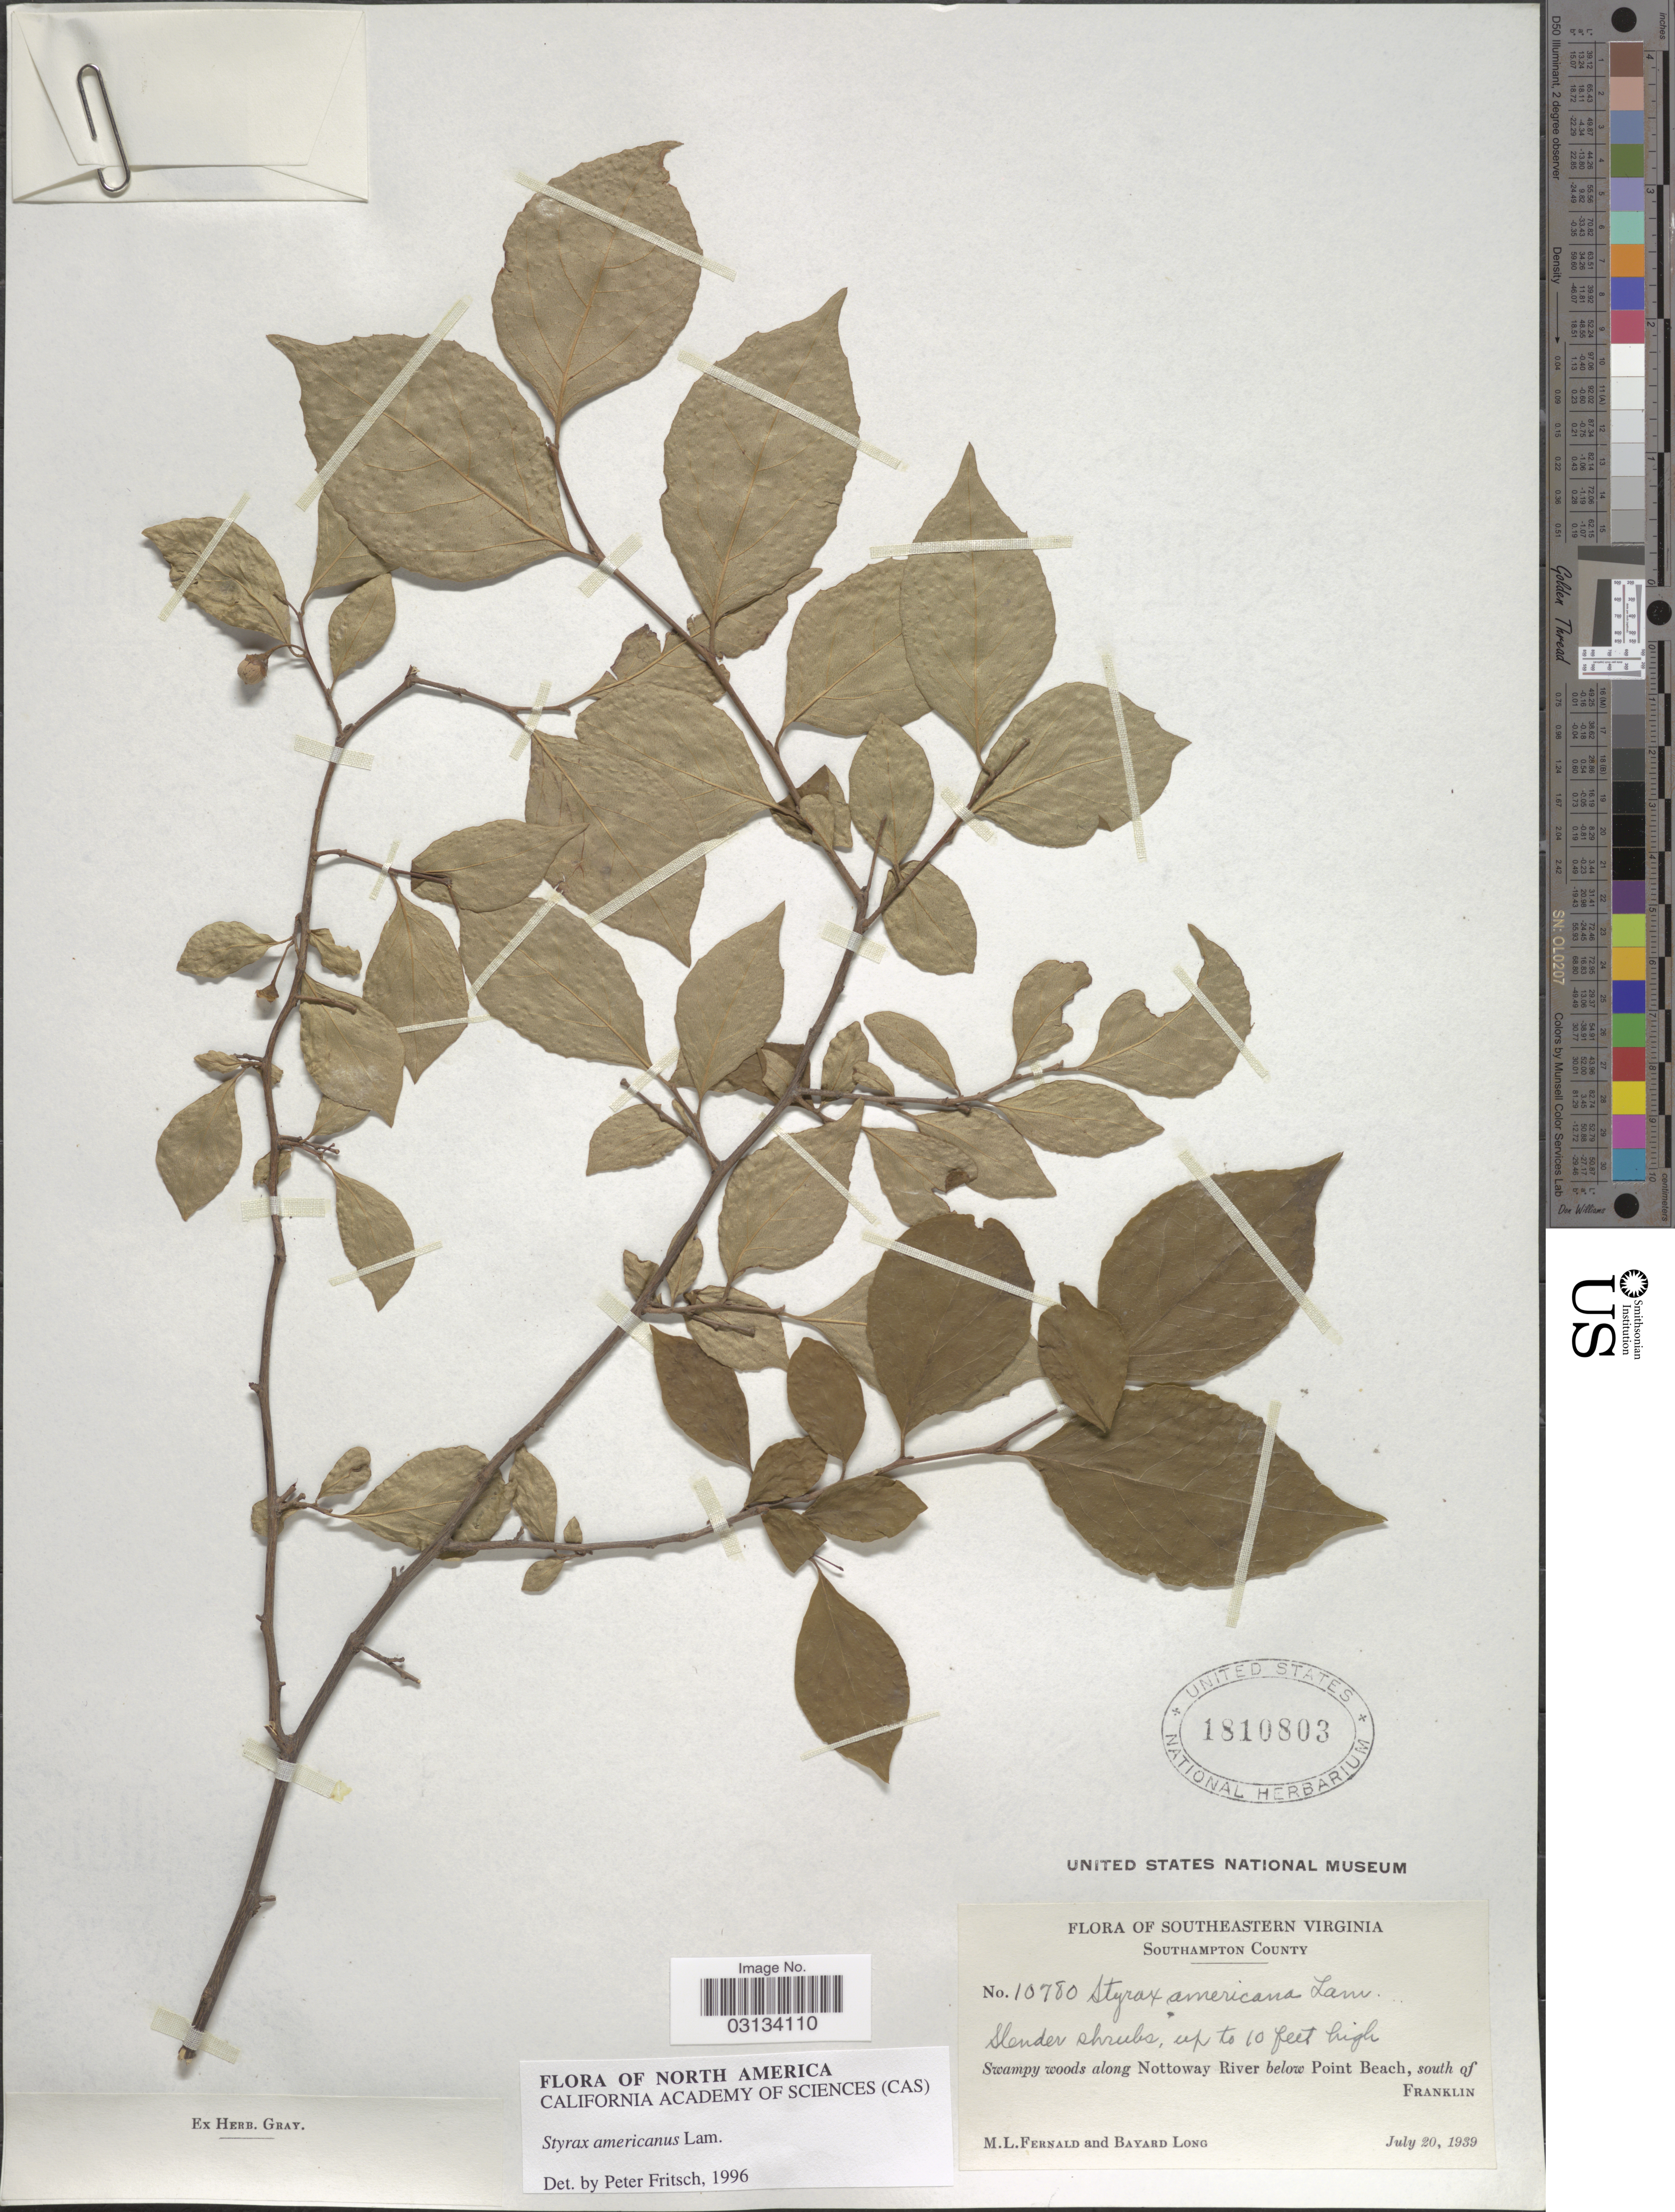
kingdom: Plantae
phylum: Tracheophyta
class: Magnoliopsida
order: Ericales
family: Styracaceae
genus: Styrax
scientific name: Styrax americanus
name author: Lam.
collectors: M. L. Fernald & B. Long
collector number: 10780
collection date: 1939-07-20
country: United States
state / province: Virginia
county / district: Southampton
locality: Southeastern Virginia. Southampton County. Swampy woods along Nottoway River below Point Beach, south of Franklin.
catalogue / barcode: US 1810803